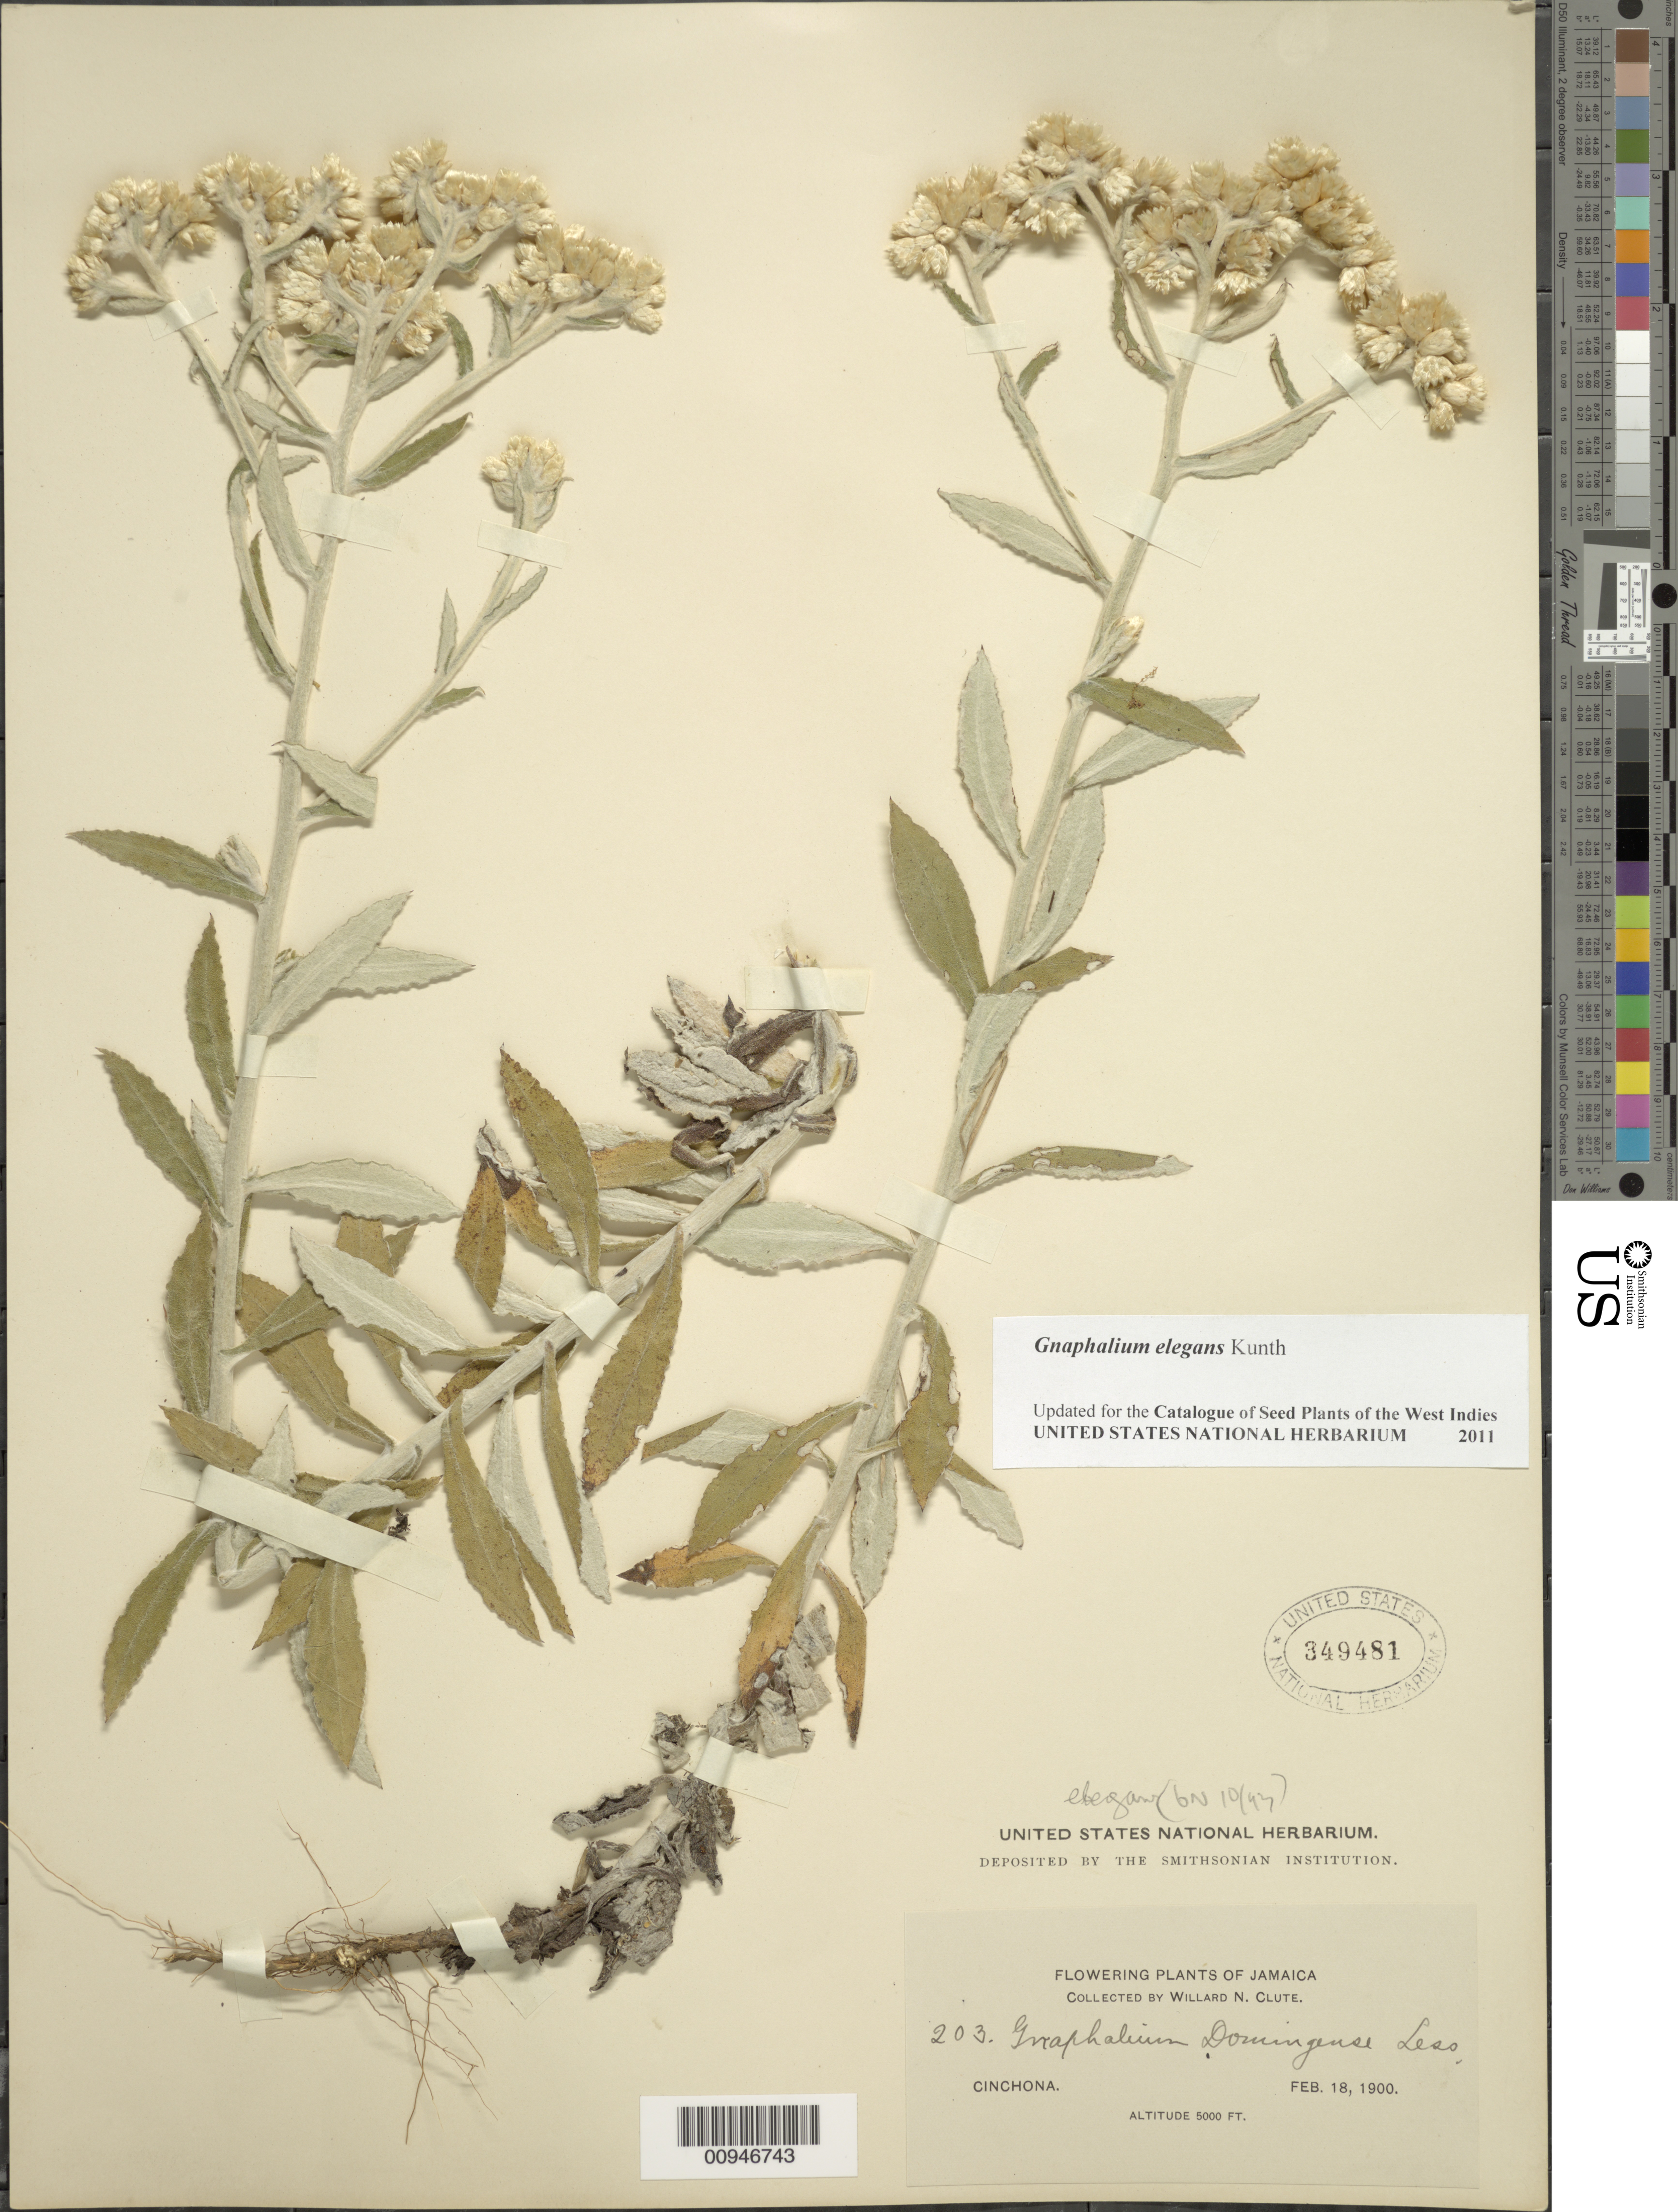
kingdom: Plantae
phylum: Tracheophyta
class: Magnoliopsida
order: Asterales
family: Asteraceae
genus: Pseudognaphalium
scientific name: Pseudognaphalium elegans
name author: (Kunth) Kartesz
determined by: Nesom, Guy L.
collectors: W. N. Clute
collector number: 203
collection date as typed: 18 Feb 1900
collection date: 1900-02-18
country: Jamaica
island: Jamaica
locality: Cinchona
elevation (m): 1524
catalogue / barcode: US 349481